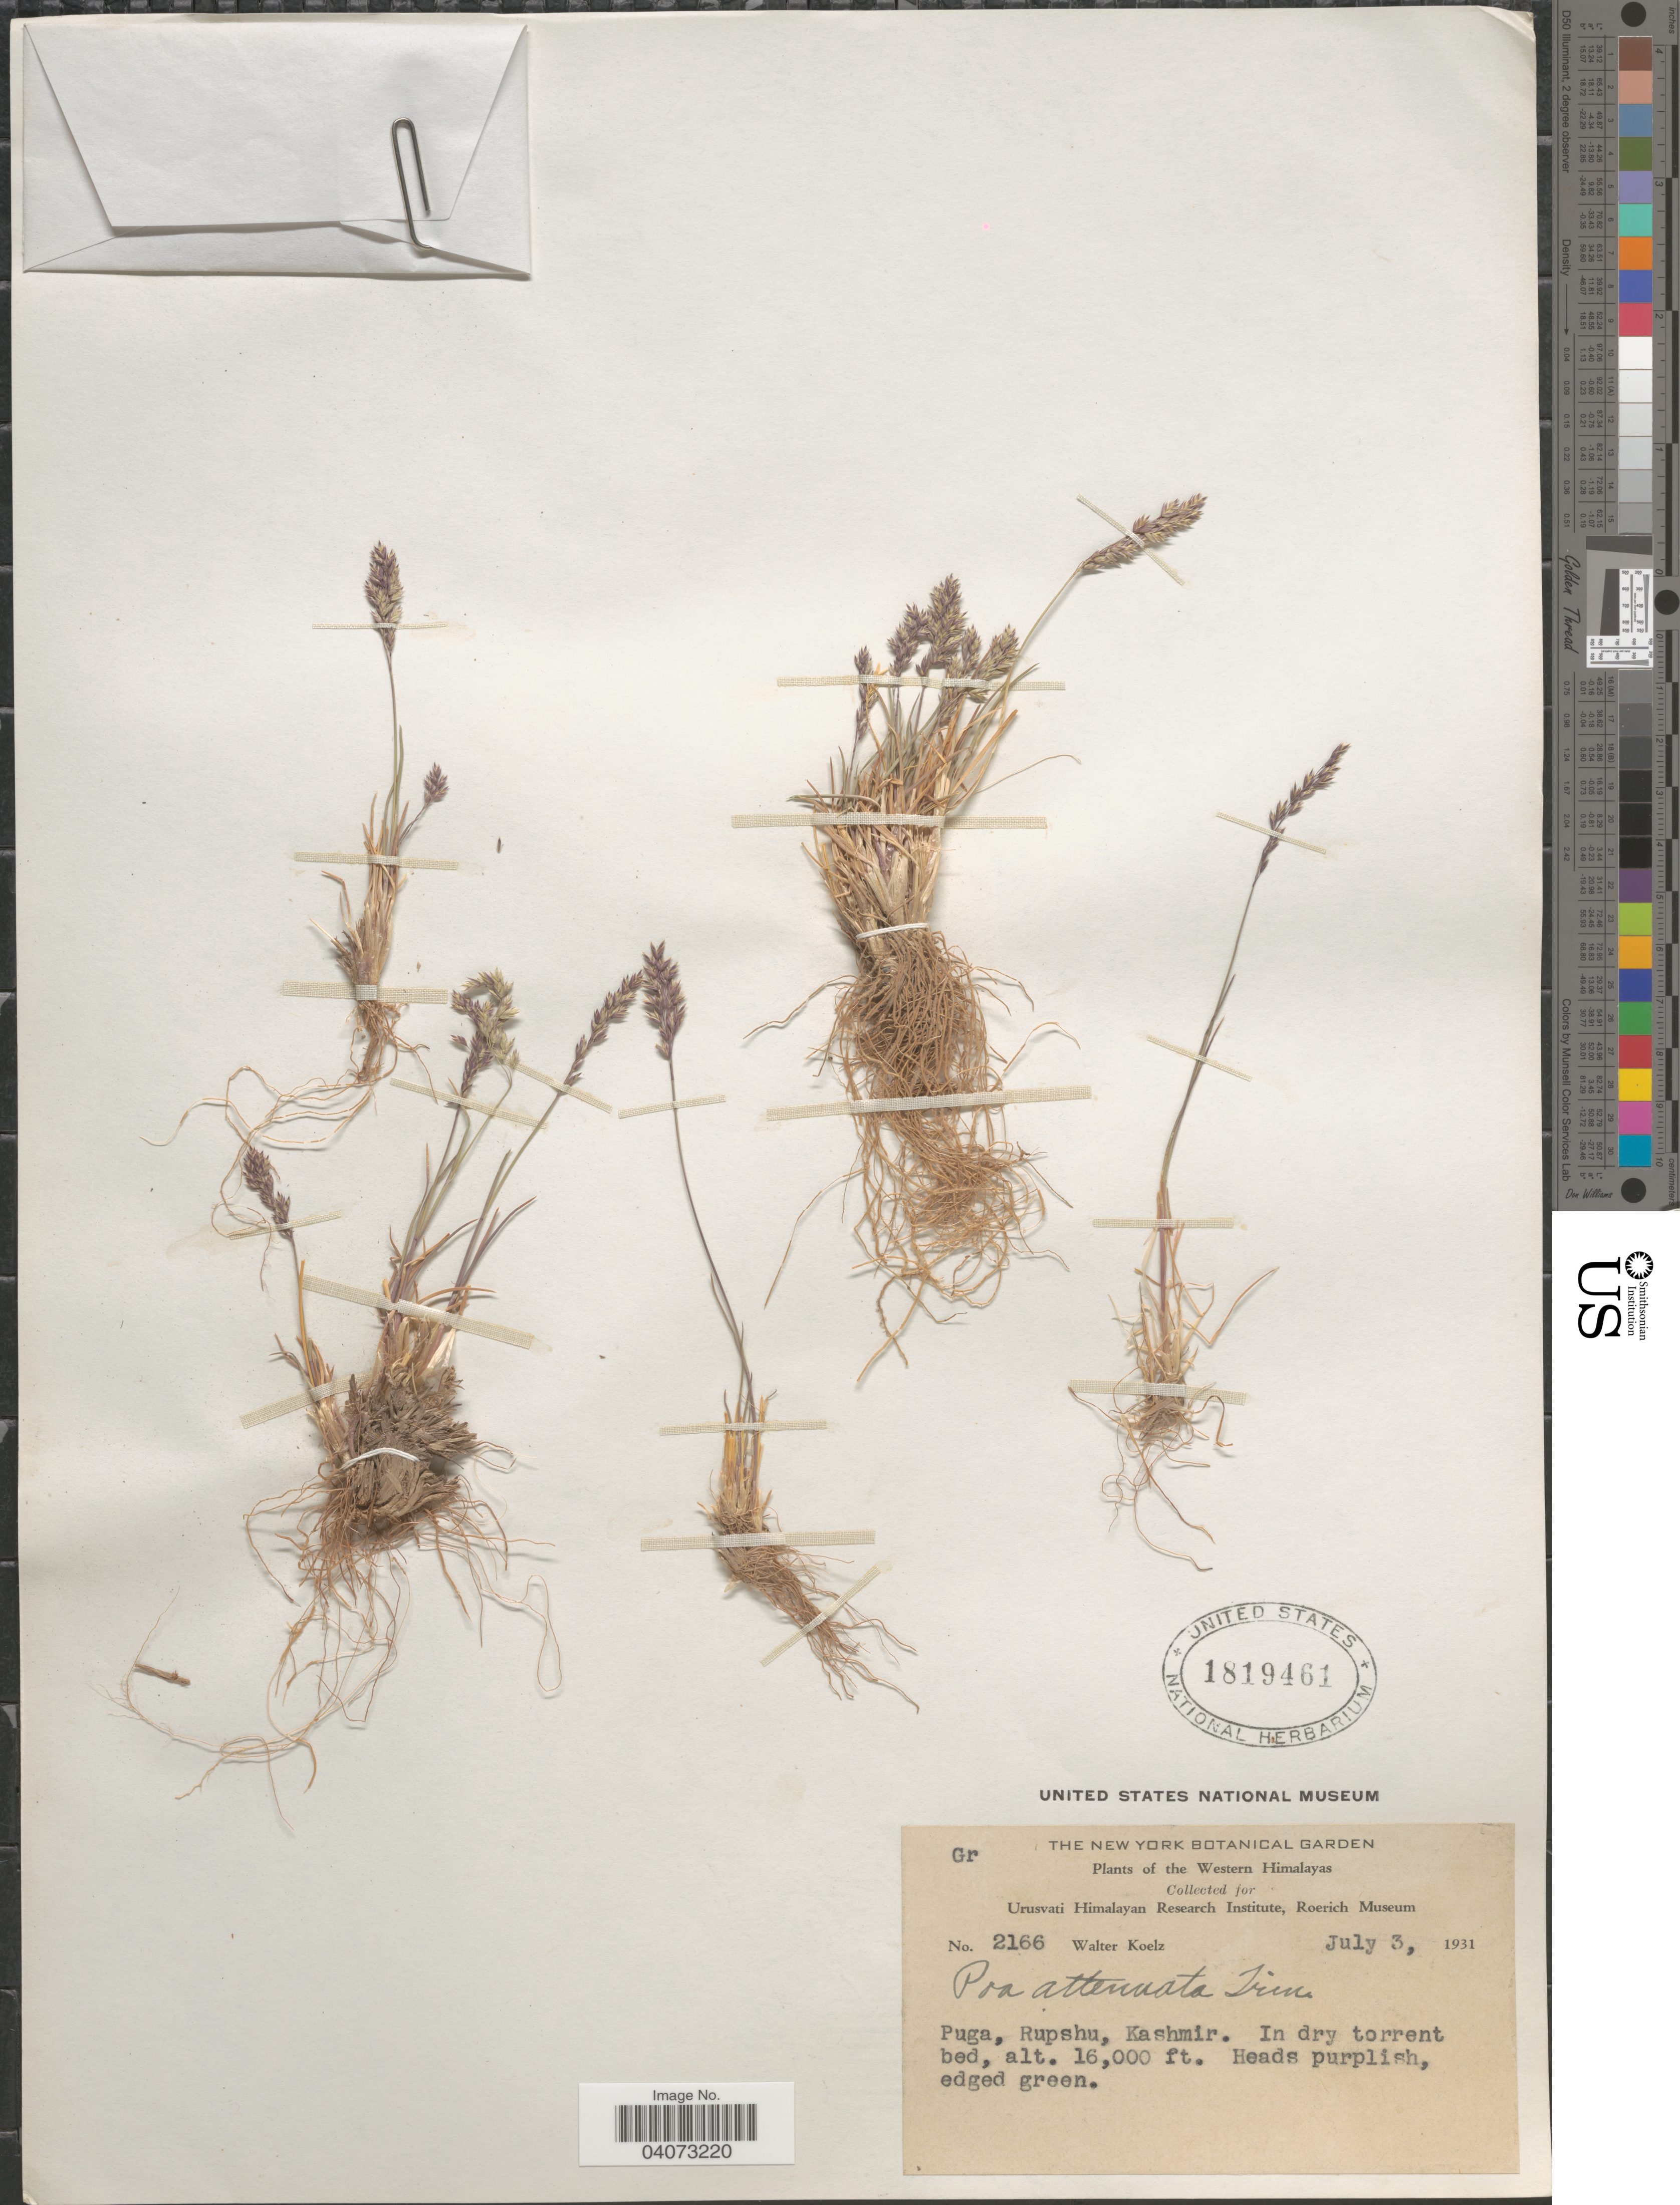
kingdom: Plantae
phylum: Tracheophyta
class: Liliopsida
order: Poales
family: Poaceae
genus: Poa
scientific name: Poa attenuata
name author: Trin.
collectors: W. N. Koelz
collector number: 2166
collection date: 1931-07-03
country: India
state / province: Jammu and Kashmir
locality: The Western Himalayas. Puga, Rupshu, Kashmir.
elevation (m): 4877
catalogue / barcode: US 1819461